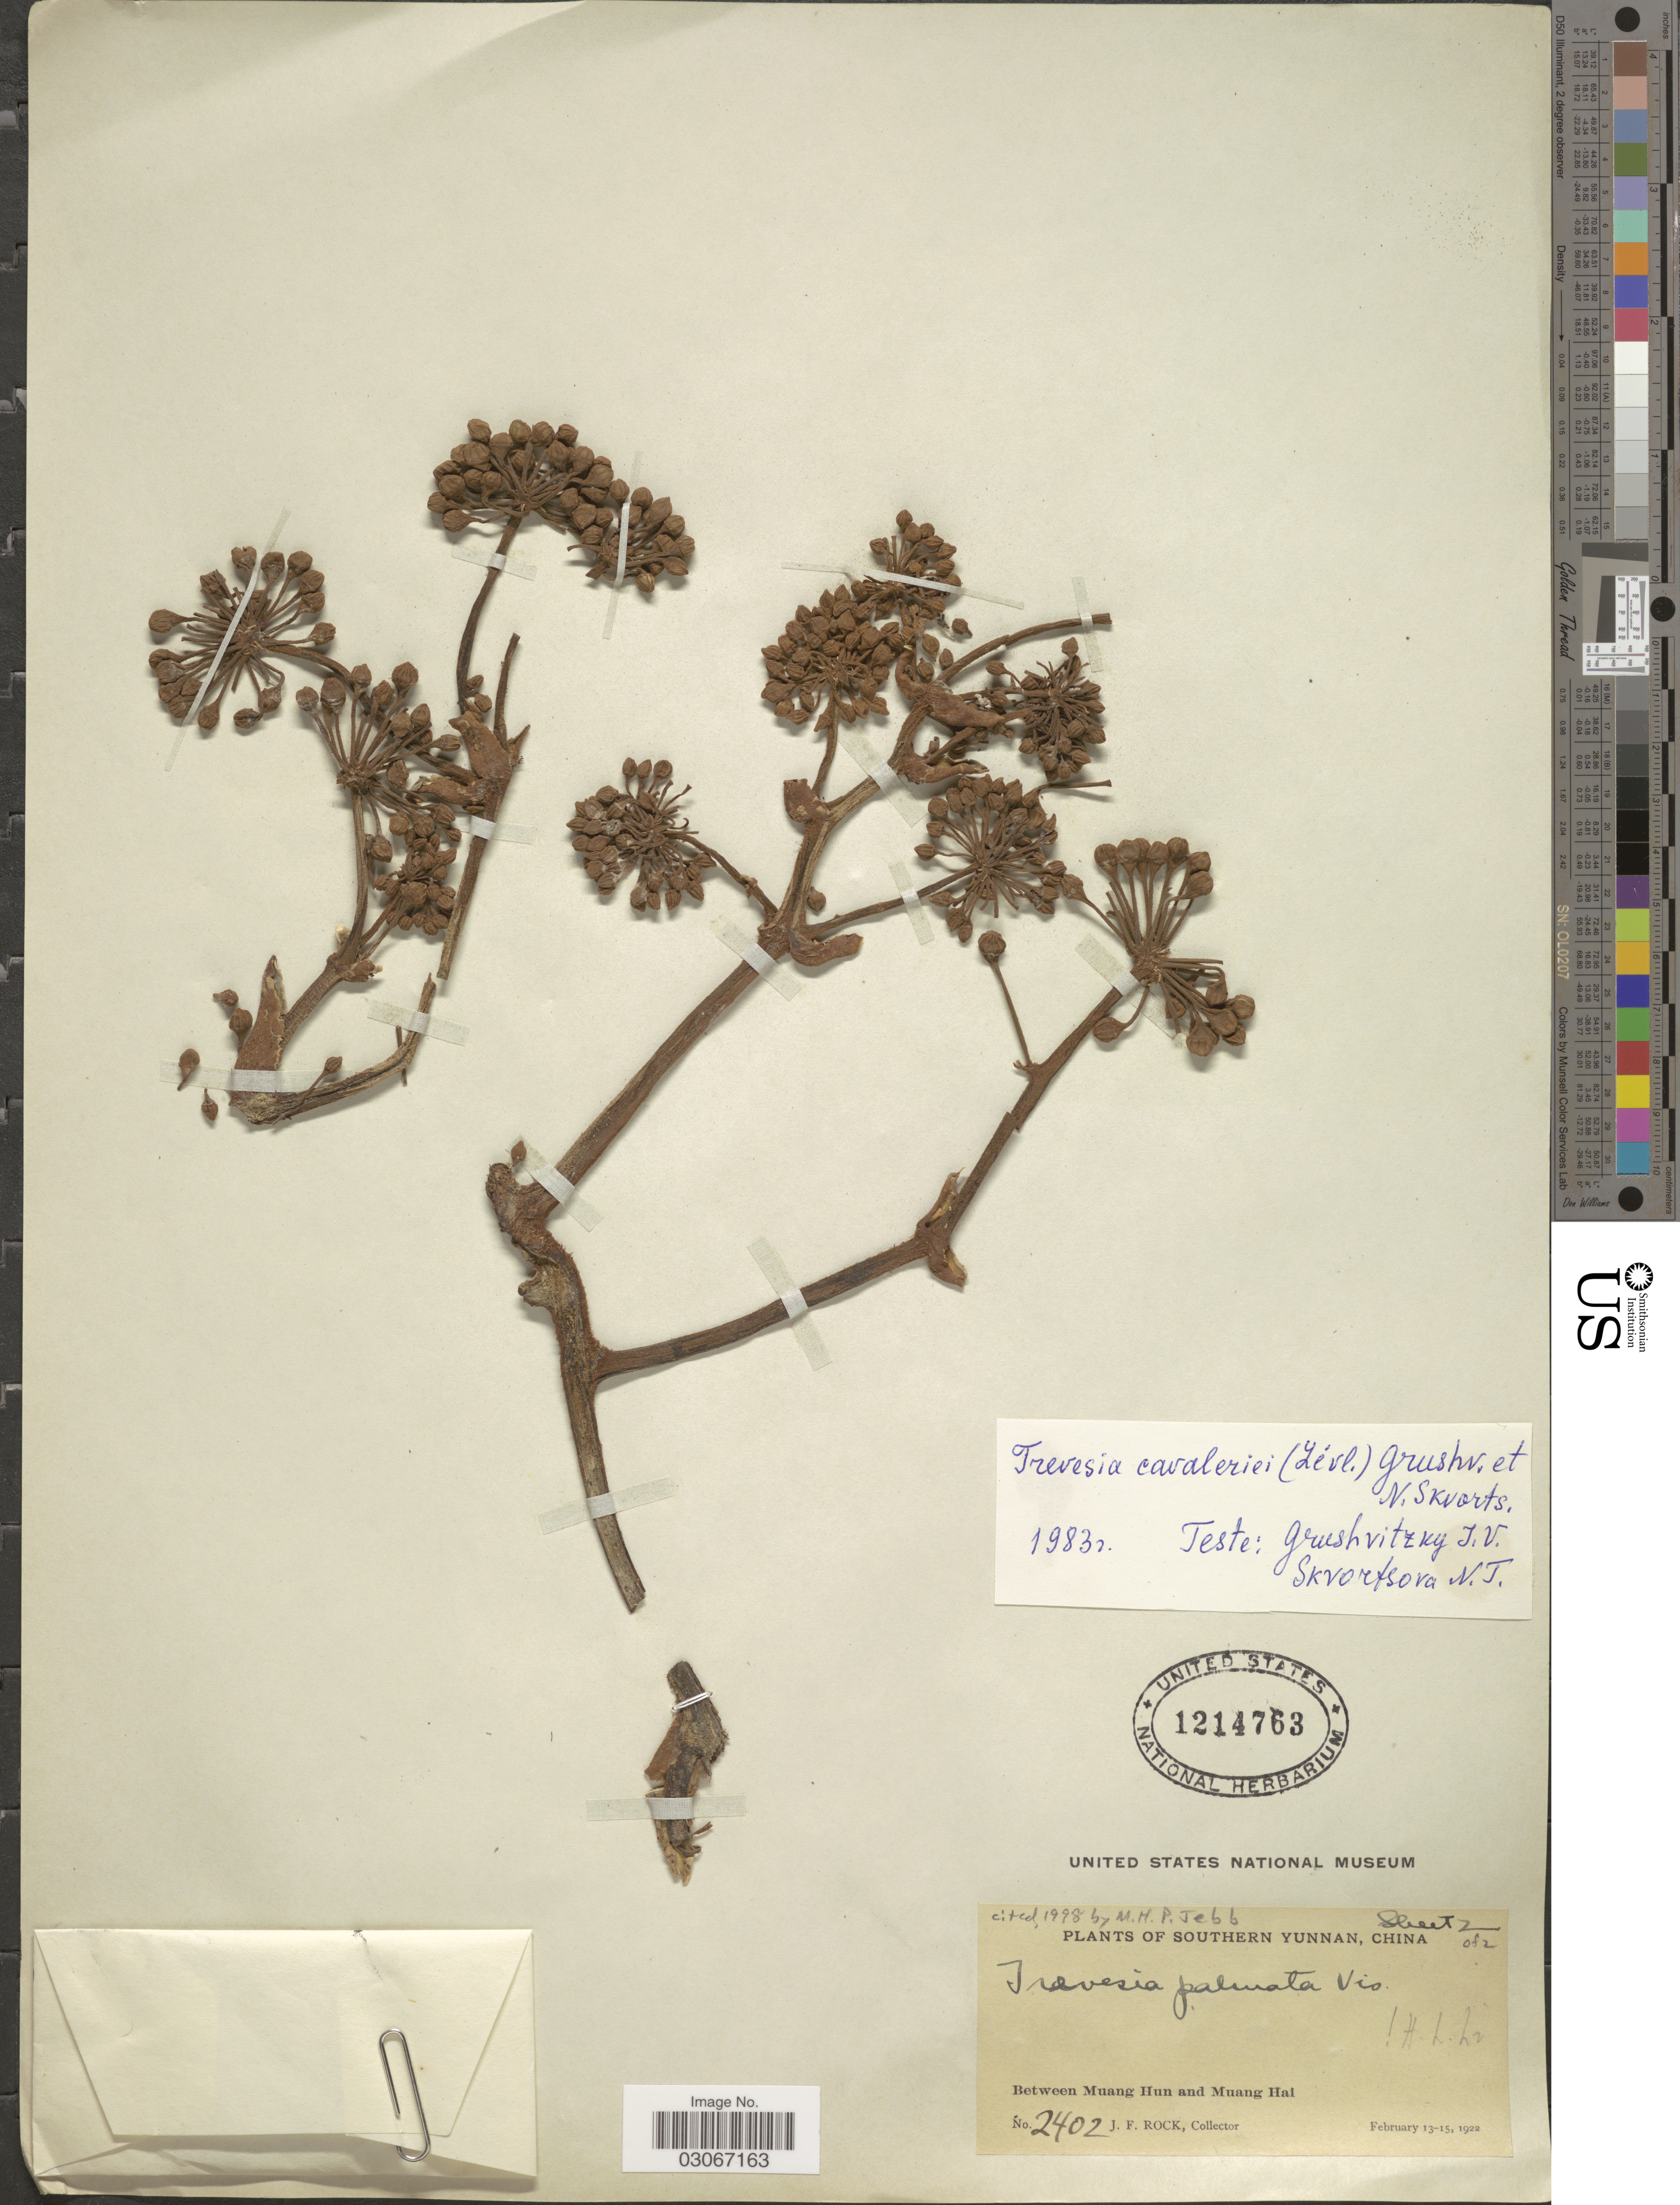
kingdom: Plantae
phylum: Tracheophyta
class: Magnoliopsida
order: Apiales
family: Araliaceae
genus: Trevesia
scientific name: Trevesia palmata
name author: (Roxb. ex Lindl.)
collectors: J. Rock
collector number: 2402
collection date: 1922-02-13/1922-02-15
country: China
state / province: Yunnan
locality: Southern Yunnan. Between Muang Hun and Nuang Hai.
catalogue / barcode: US 1214763